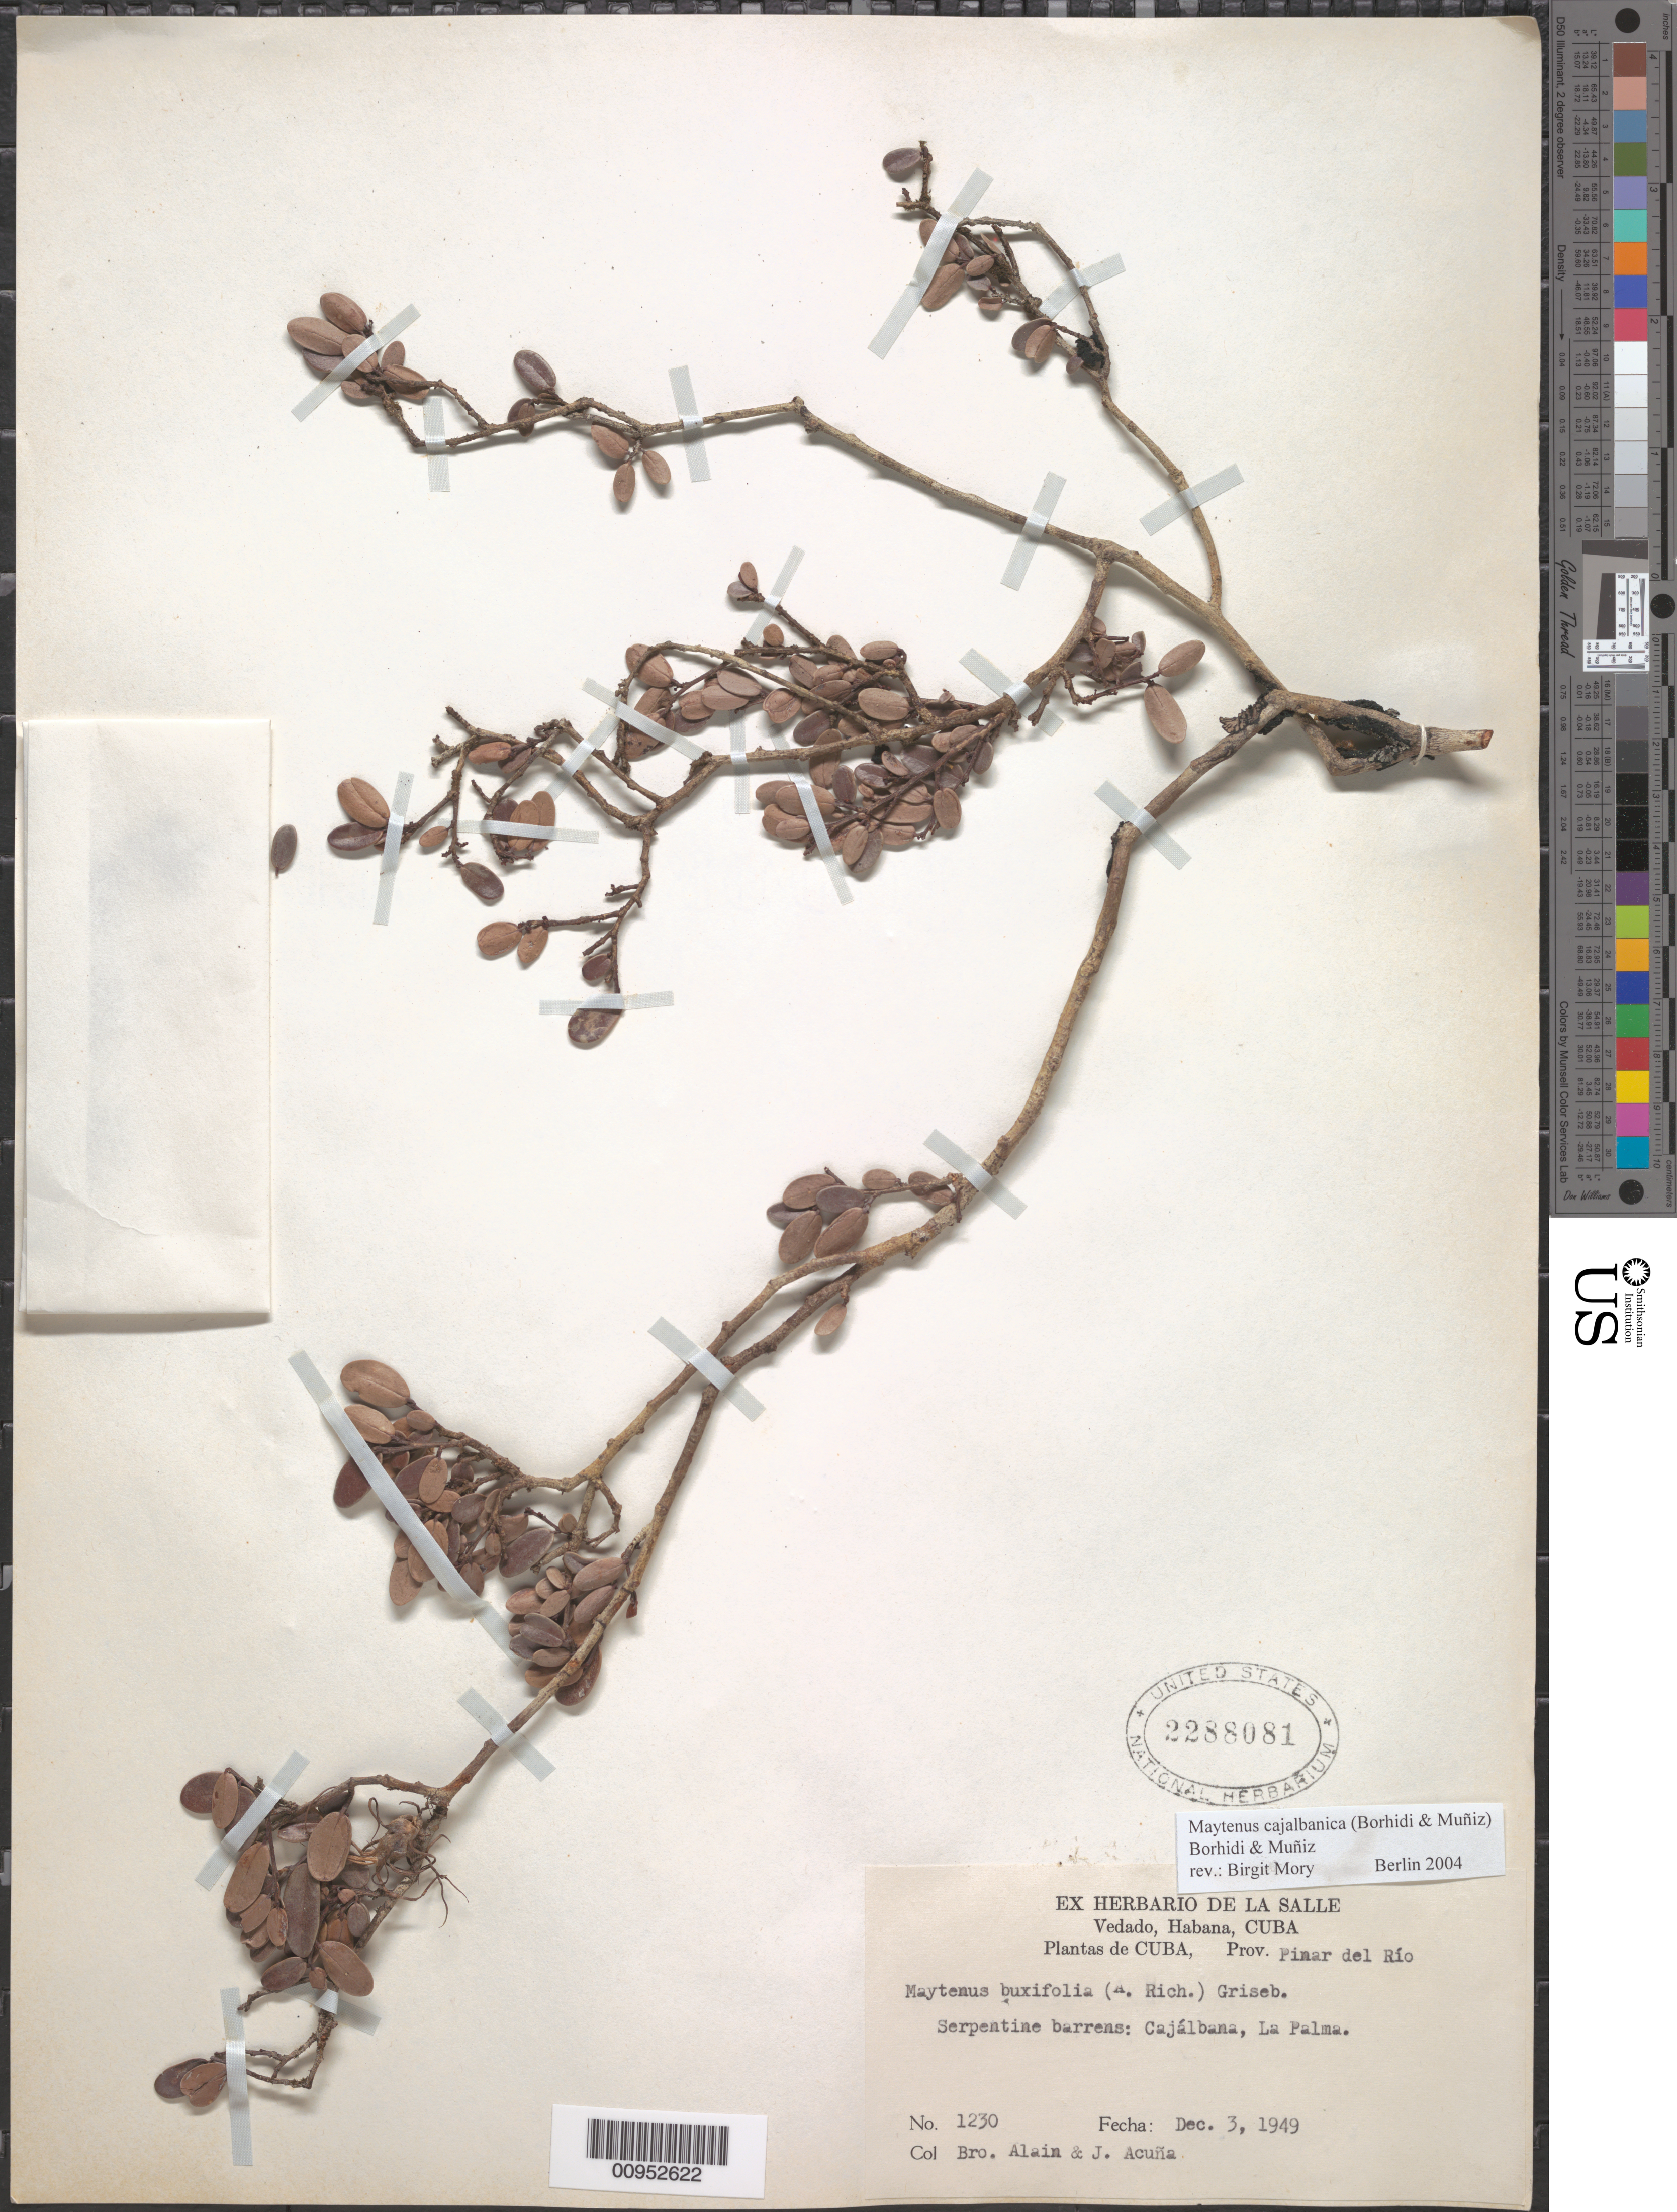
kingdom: Plantae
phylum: Tracheophyta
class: Magnoliopsida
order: Celastrales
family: Celastraceae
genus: Maytenus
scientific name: Maytenus cajalbanica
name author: (Borhidi & Muniz) Borhidi & Muniz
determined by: Mory, B.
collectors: A. H. Liogier & J. Acuña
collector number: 1230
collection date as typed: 03 Dec 1949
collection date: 1949-12-03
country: Cuba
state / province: Pinar del Rio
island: Cuba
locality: Cajálbana, La Palma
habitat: Serpentine barrens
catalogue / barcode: US 2288081